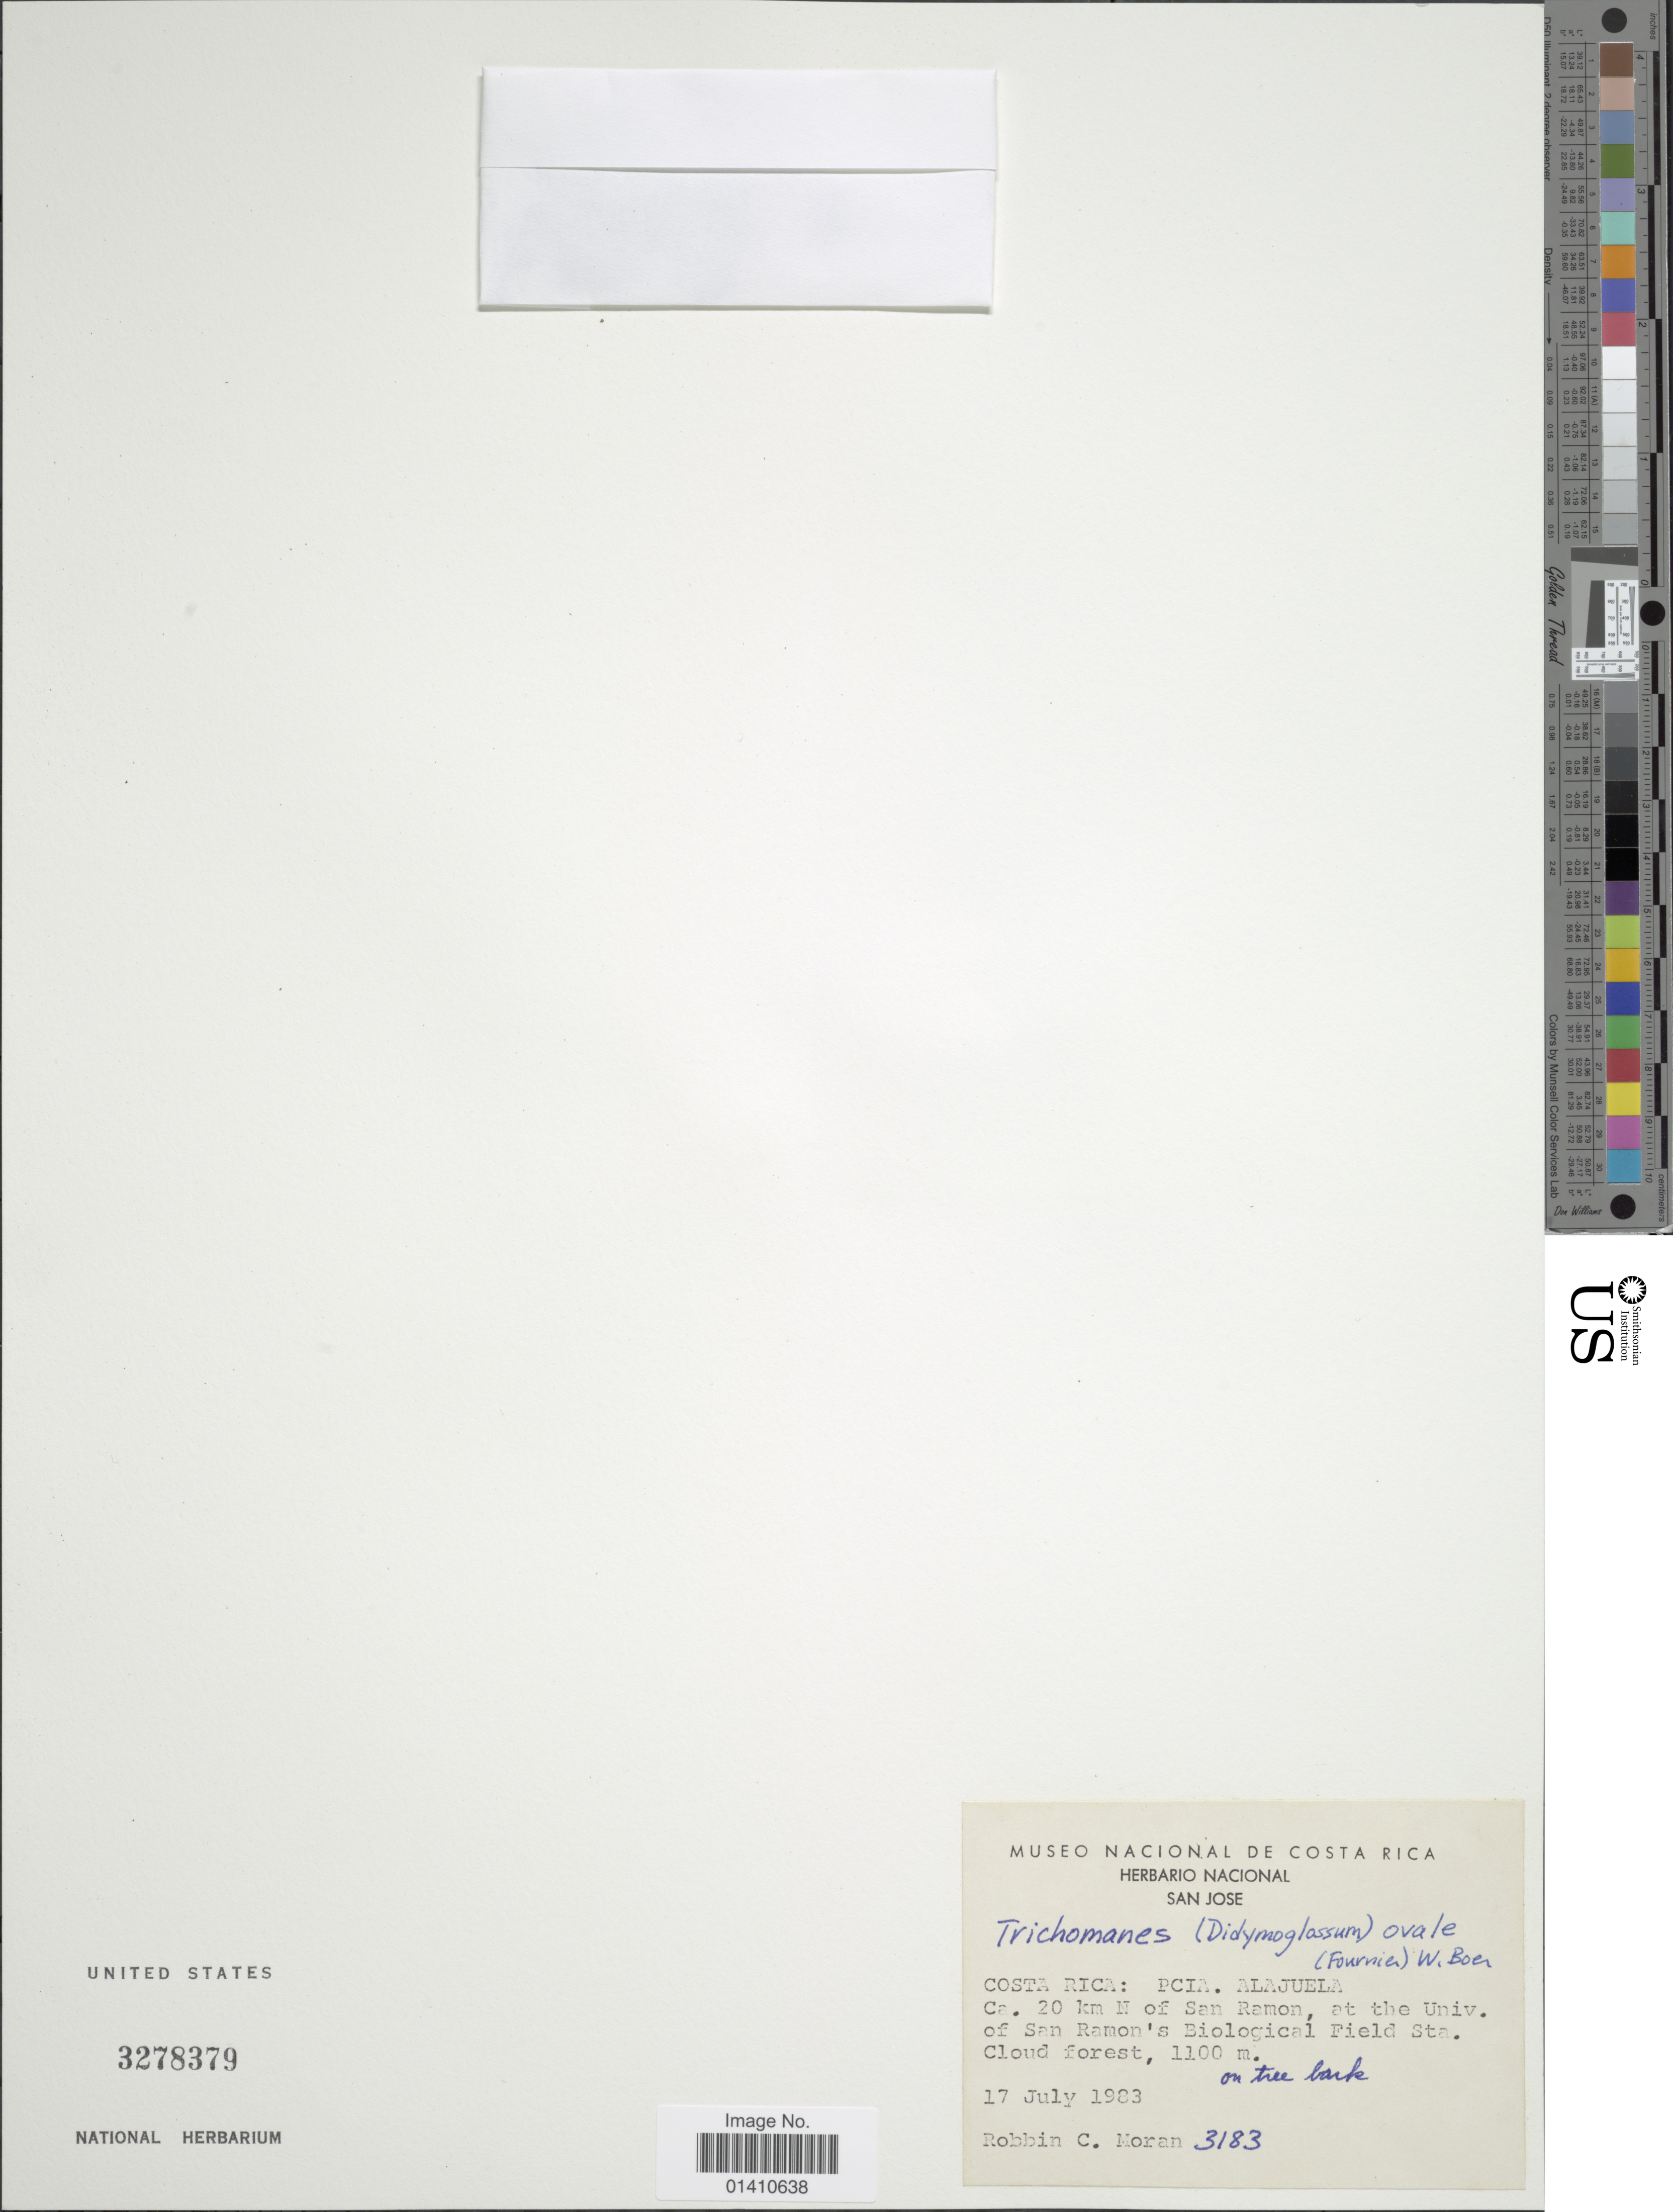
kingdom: Plantae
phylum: Tracheophyta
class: Polypodiopsida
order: Hymenophyllales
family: Hymenophyllaceae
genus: Didymoglossum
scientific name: Didymoglossum ovale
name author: E. Fourn.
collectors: R. C. Moran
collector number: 3183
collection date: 1983-07-17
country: Costa Rica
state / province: Alajuela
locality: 20 km N of San Ramon, at the UNiv. Of San Ramon's Biological Field Sta. CLoud forest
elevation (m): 1100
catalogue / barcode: US 3278379